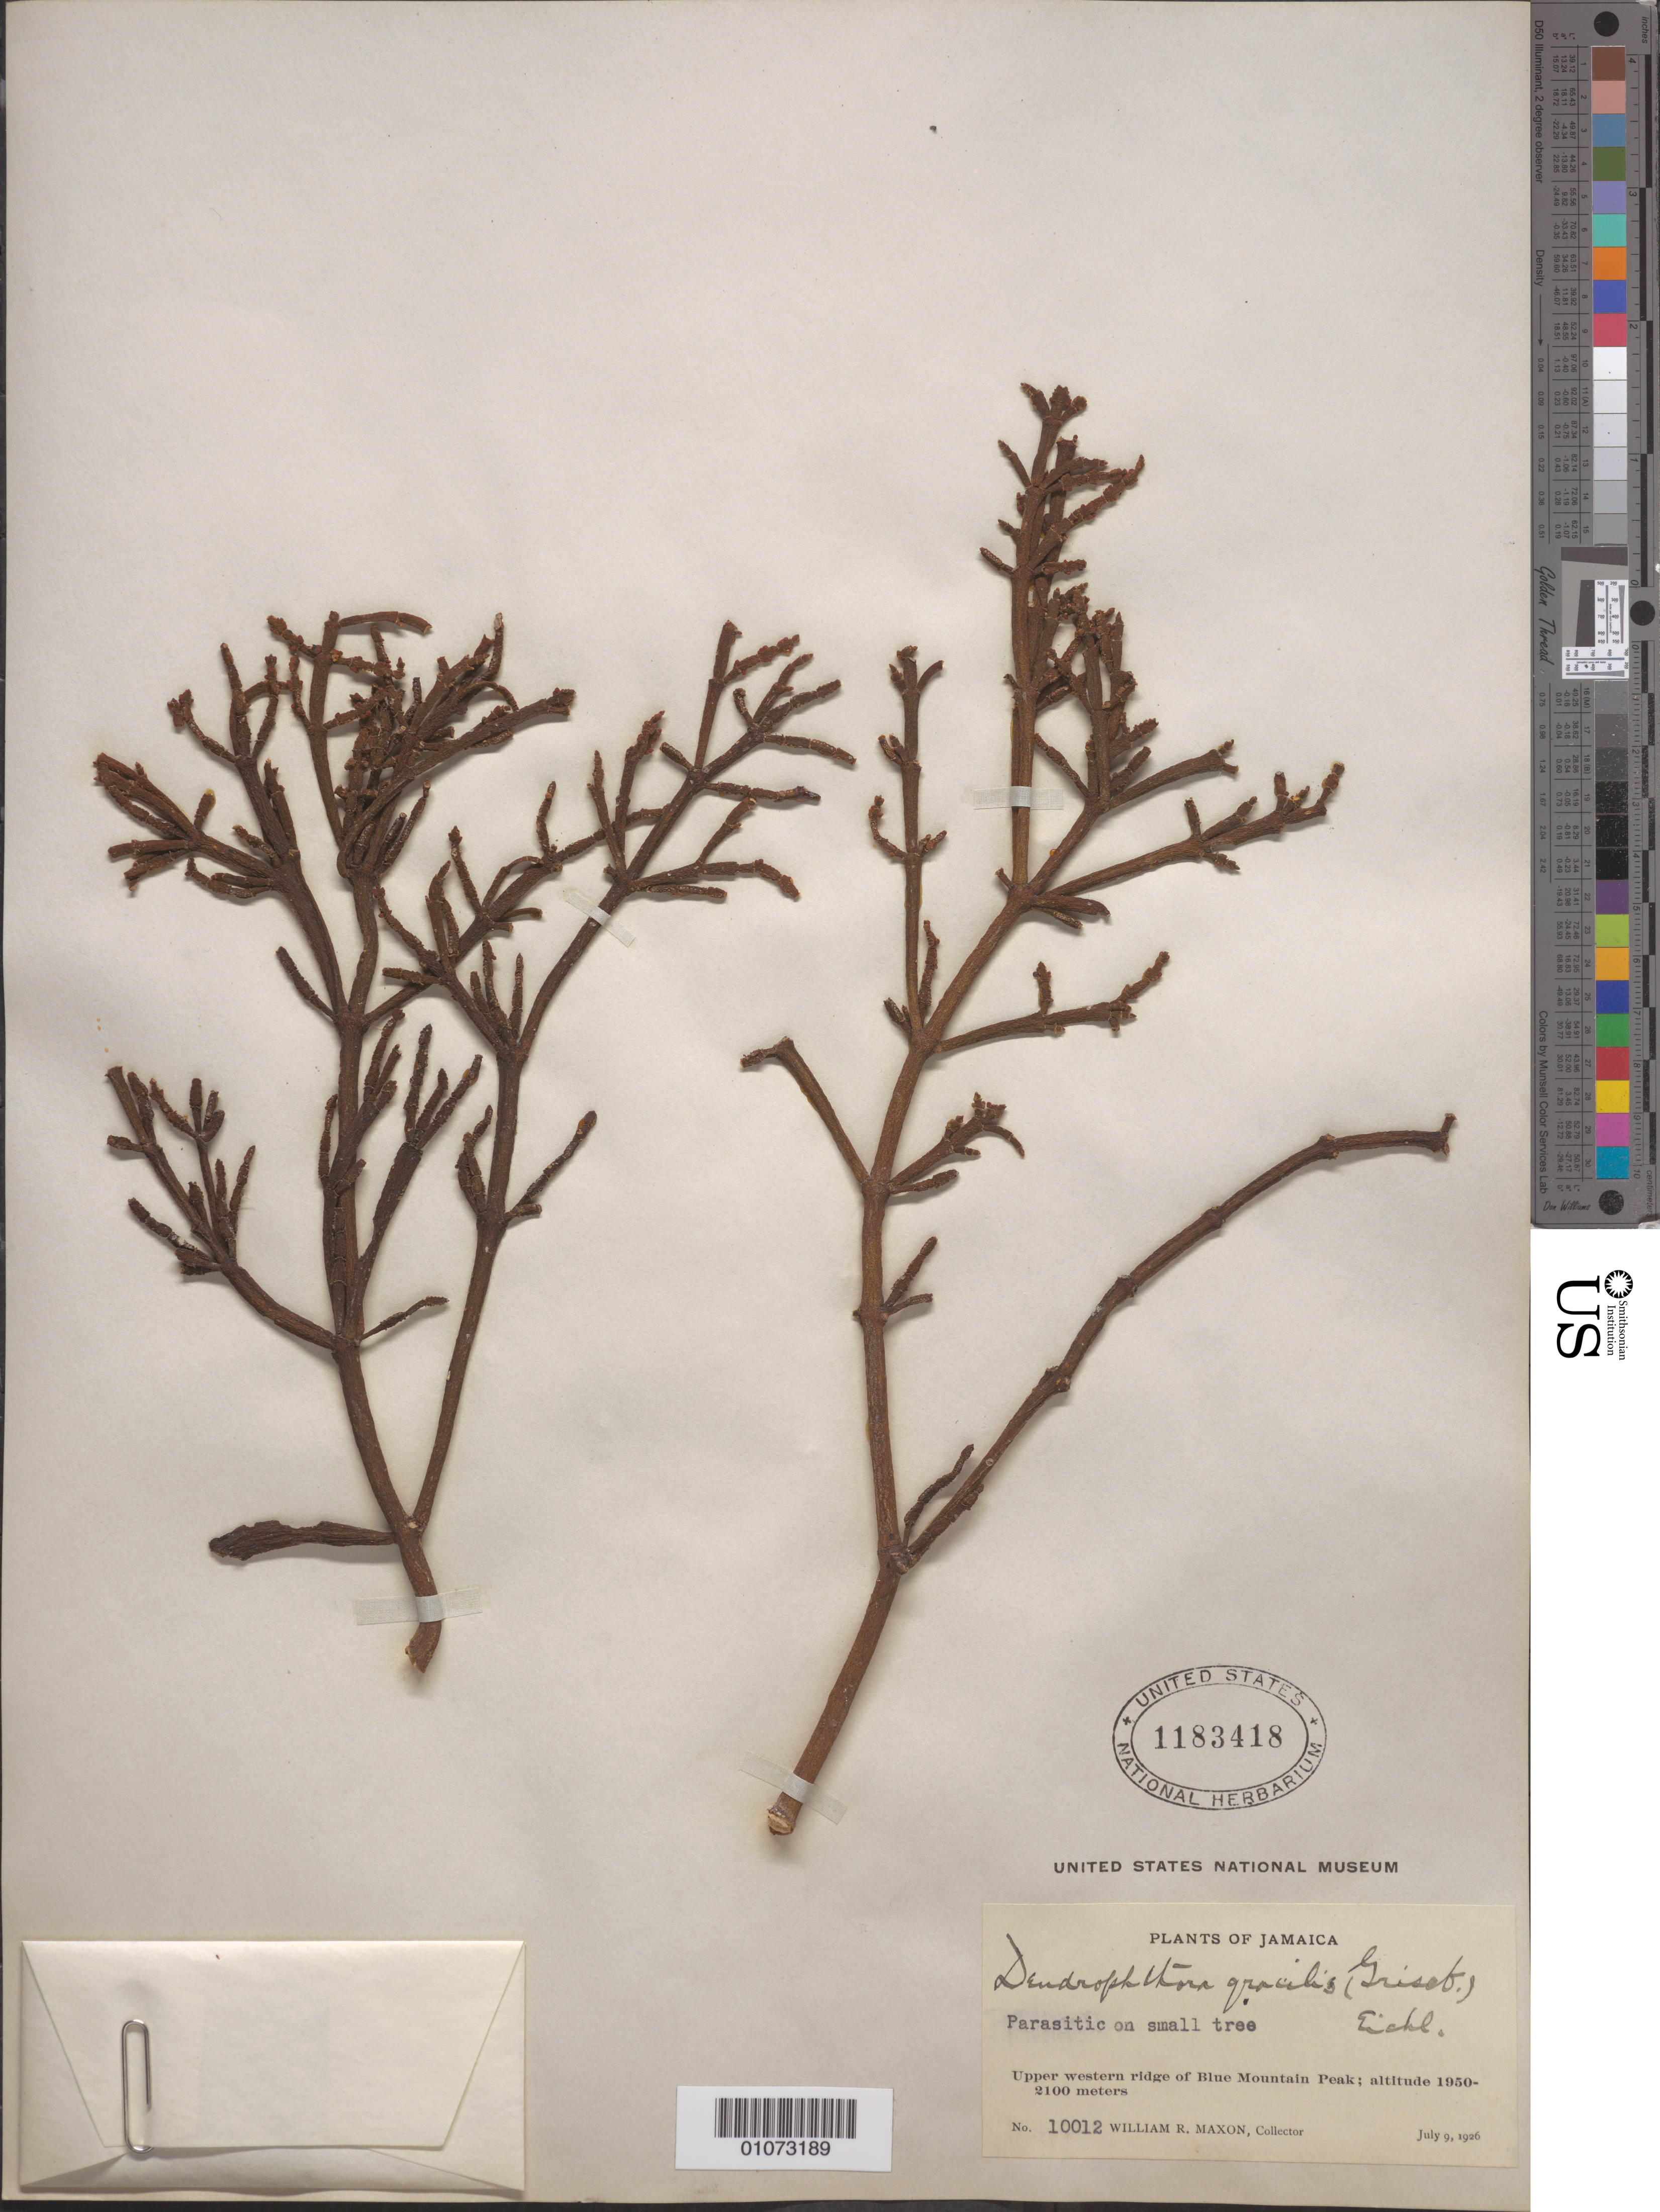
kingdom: Plantae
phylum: Tracheophyta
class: Magnoliopsida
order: Santalales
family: Viscaceae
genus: Dendrophthora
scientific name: Dendrophthora gracilis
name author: (DC.) Eichler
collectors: W. R. Maxon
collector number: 9910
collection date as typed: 09 Jul 1926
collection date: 1926-07-09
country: Jamaica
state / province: Saint Andrew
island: Jamaica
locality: Upper western ridge of Blue Mountain Peak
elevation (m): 1950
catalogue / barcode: US 1183418